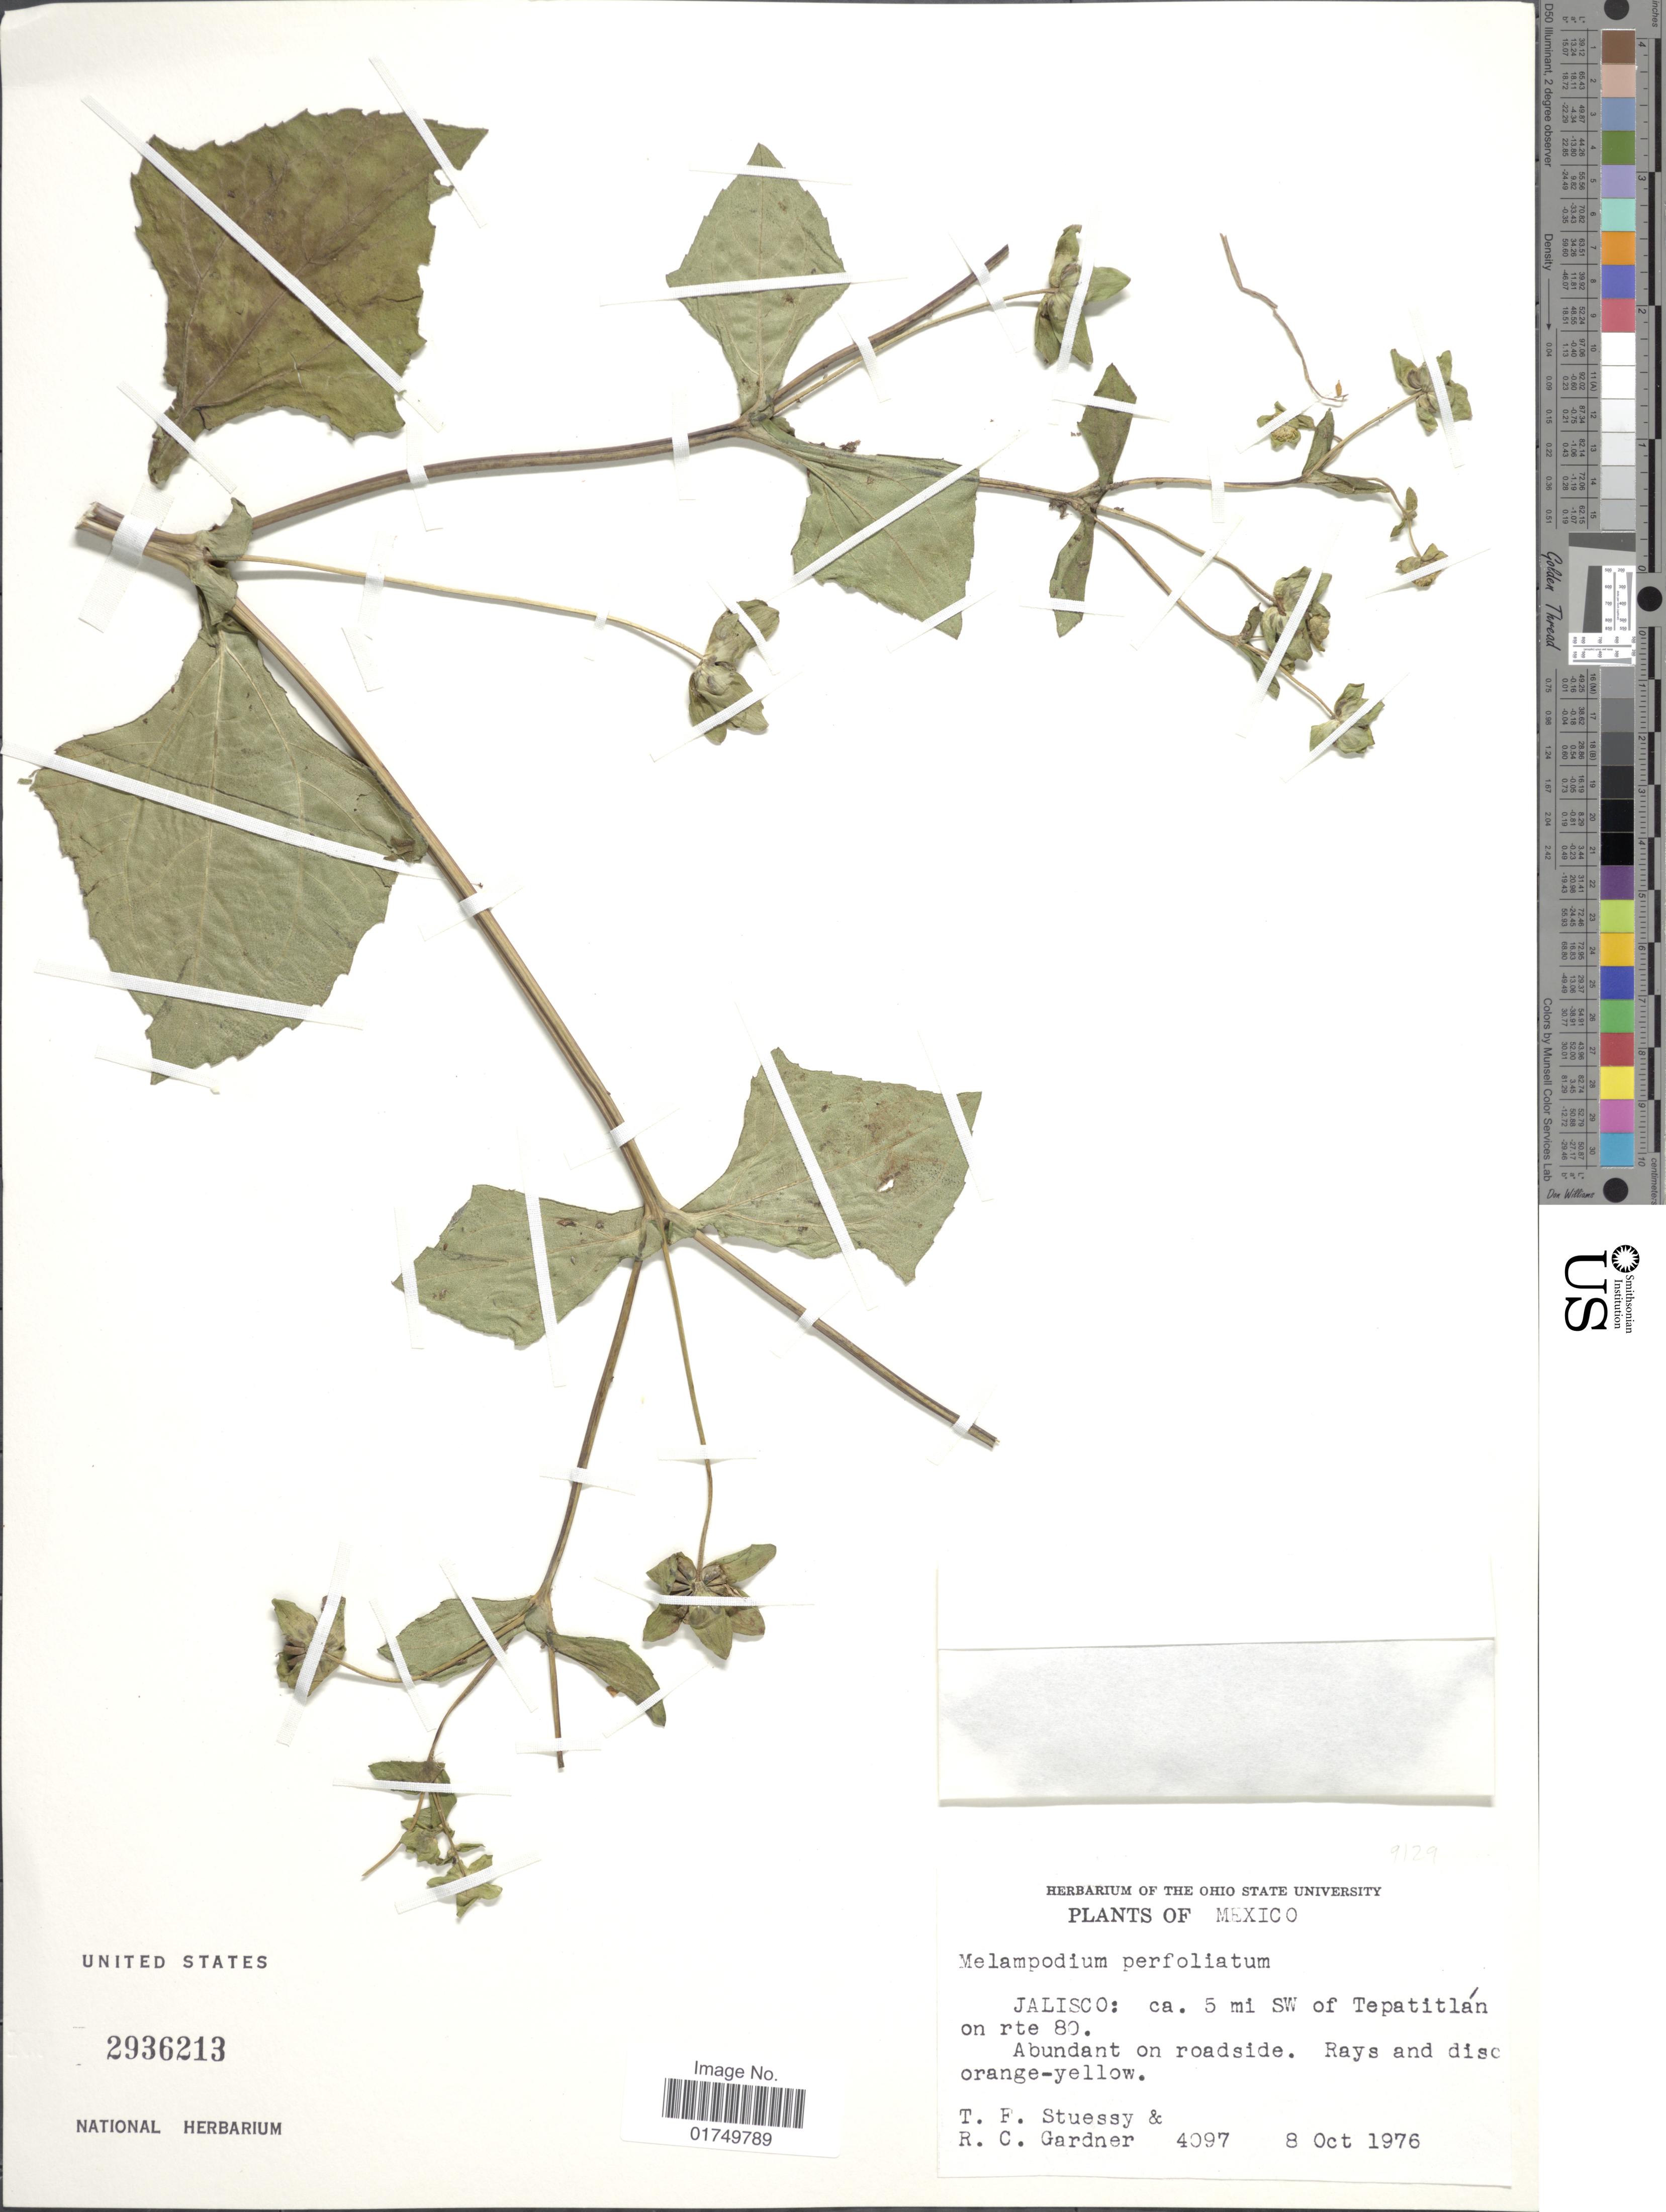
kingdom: Plantae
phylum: Tracheophyta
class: Magnoliopsida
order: Asterales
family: Asteraceae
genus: Melampodium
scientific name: Melampodium perfoliatum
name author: (Cav.) Kunth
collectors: T. Stuessy & R. C. Gardner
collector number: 4097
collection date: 1976-10-08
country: Mexico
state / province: Jalisco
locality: Ca. 5 mi SW of Tepatitlán on rte 80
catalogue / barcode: US 2936213